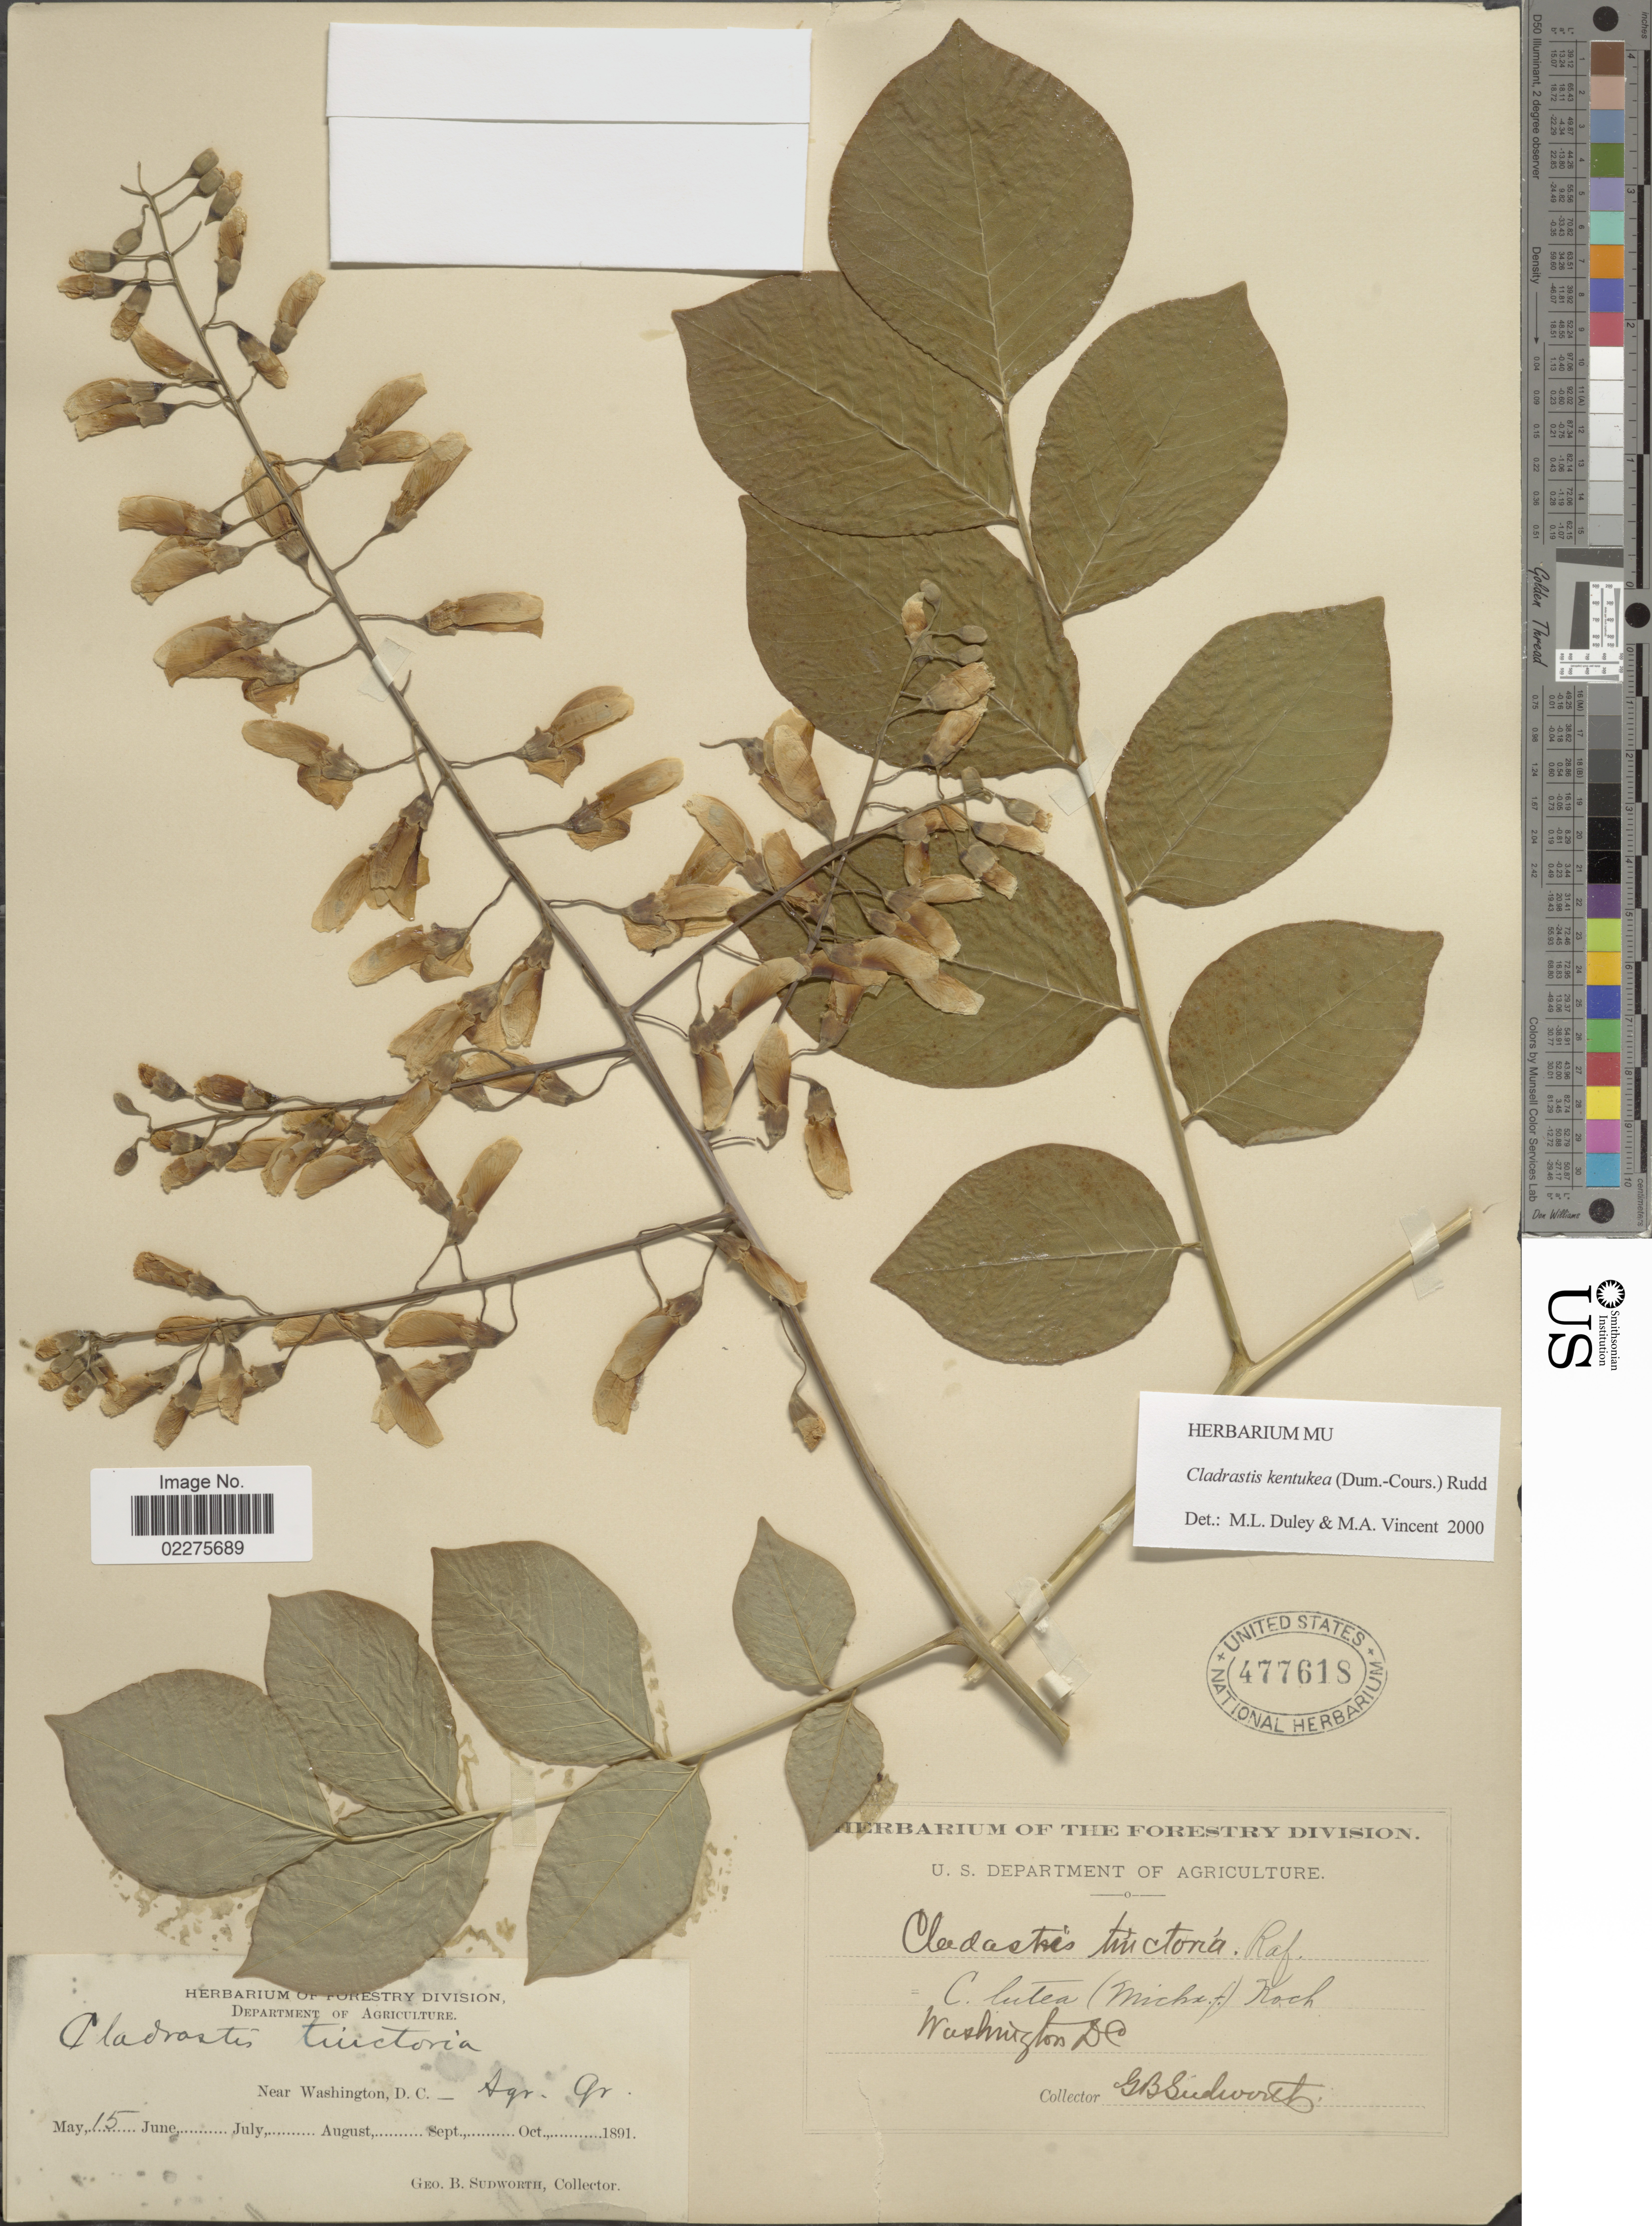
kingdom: Plantae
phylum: Tracheophyta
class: Magnoliopsida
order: Fabales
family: Fabaceae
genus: Cladrastis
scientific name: Cladrastis kentukea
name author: (Dum. Cours.) Rudd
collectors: G. B. Sudworth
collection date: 1891-06-15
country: United States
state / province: District of Columbia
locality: Near Washington, D. C. - Agr. Qr.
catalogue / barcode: US 477618